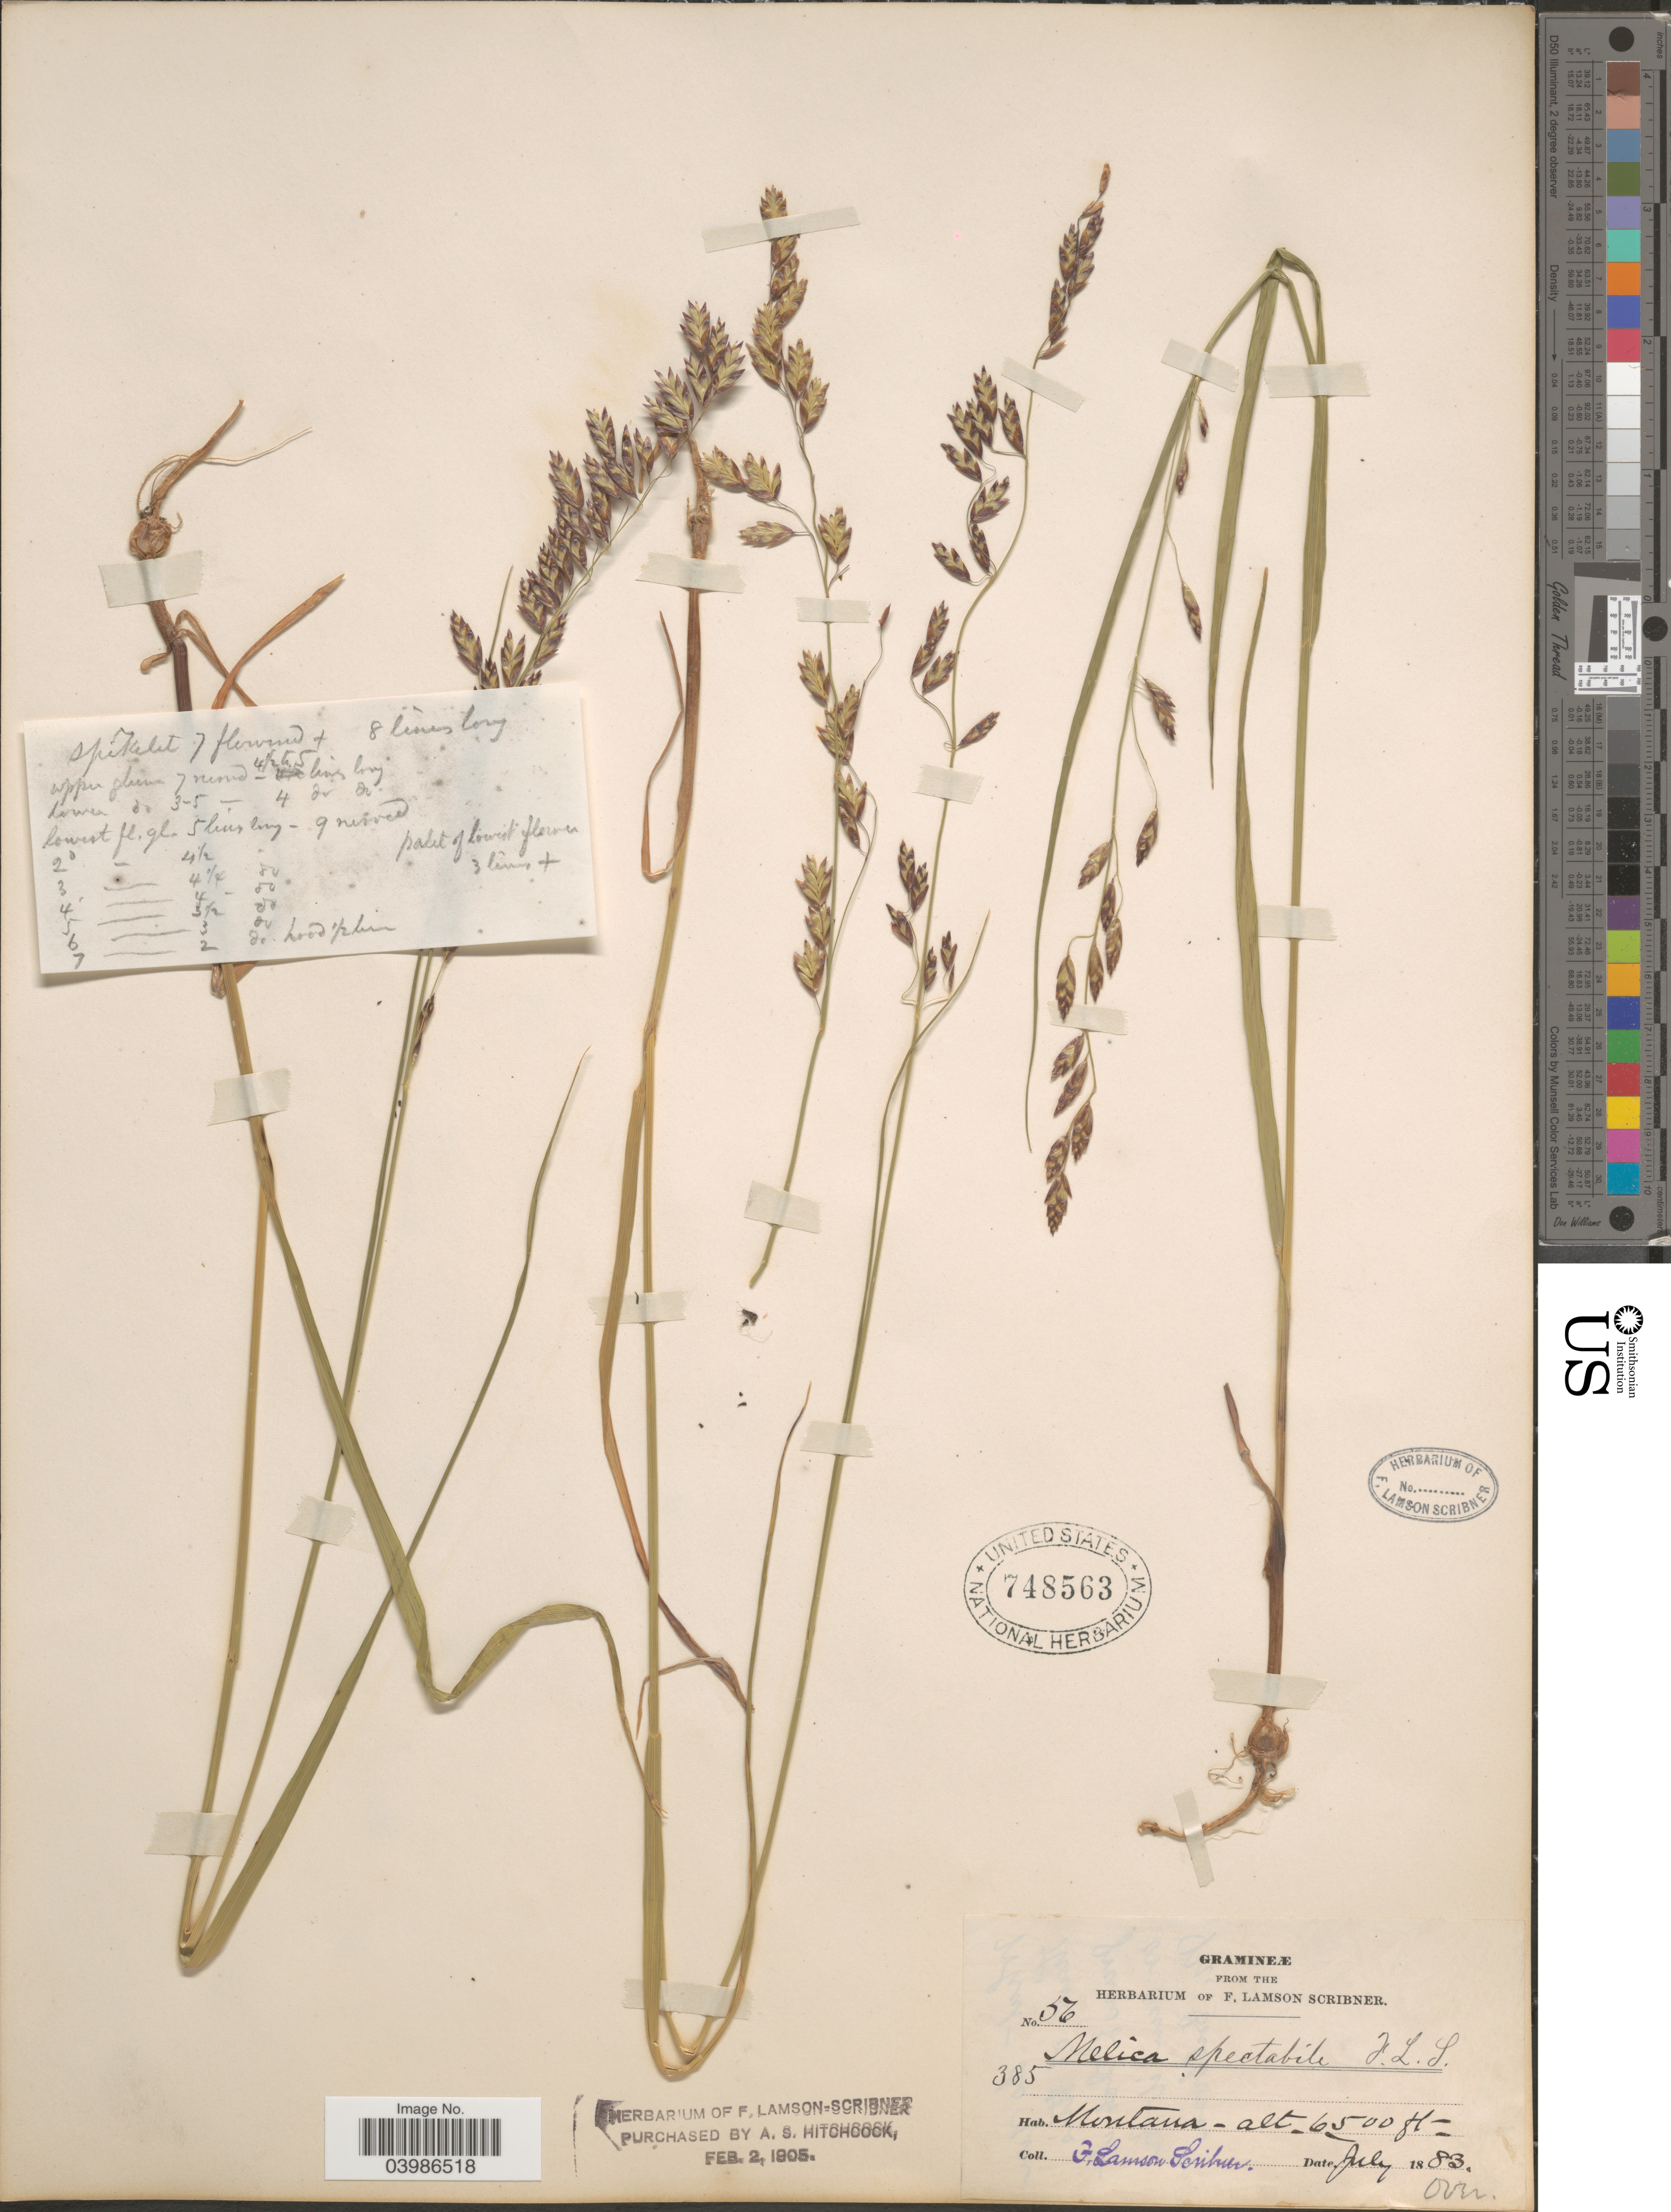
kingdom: Plantae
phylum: Tracheophyta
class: Liliopsida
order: Poales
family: Poaceae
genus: Melica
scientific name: Melica spectabilis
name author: Scribn.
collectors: F. Lamson-Scribner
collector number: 56?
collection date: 1883-07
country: United States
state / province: Montana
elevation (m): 1981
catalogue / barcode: US 748563